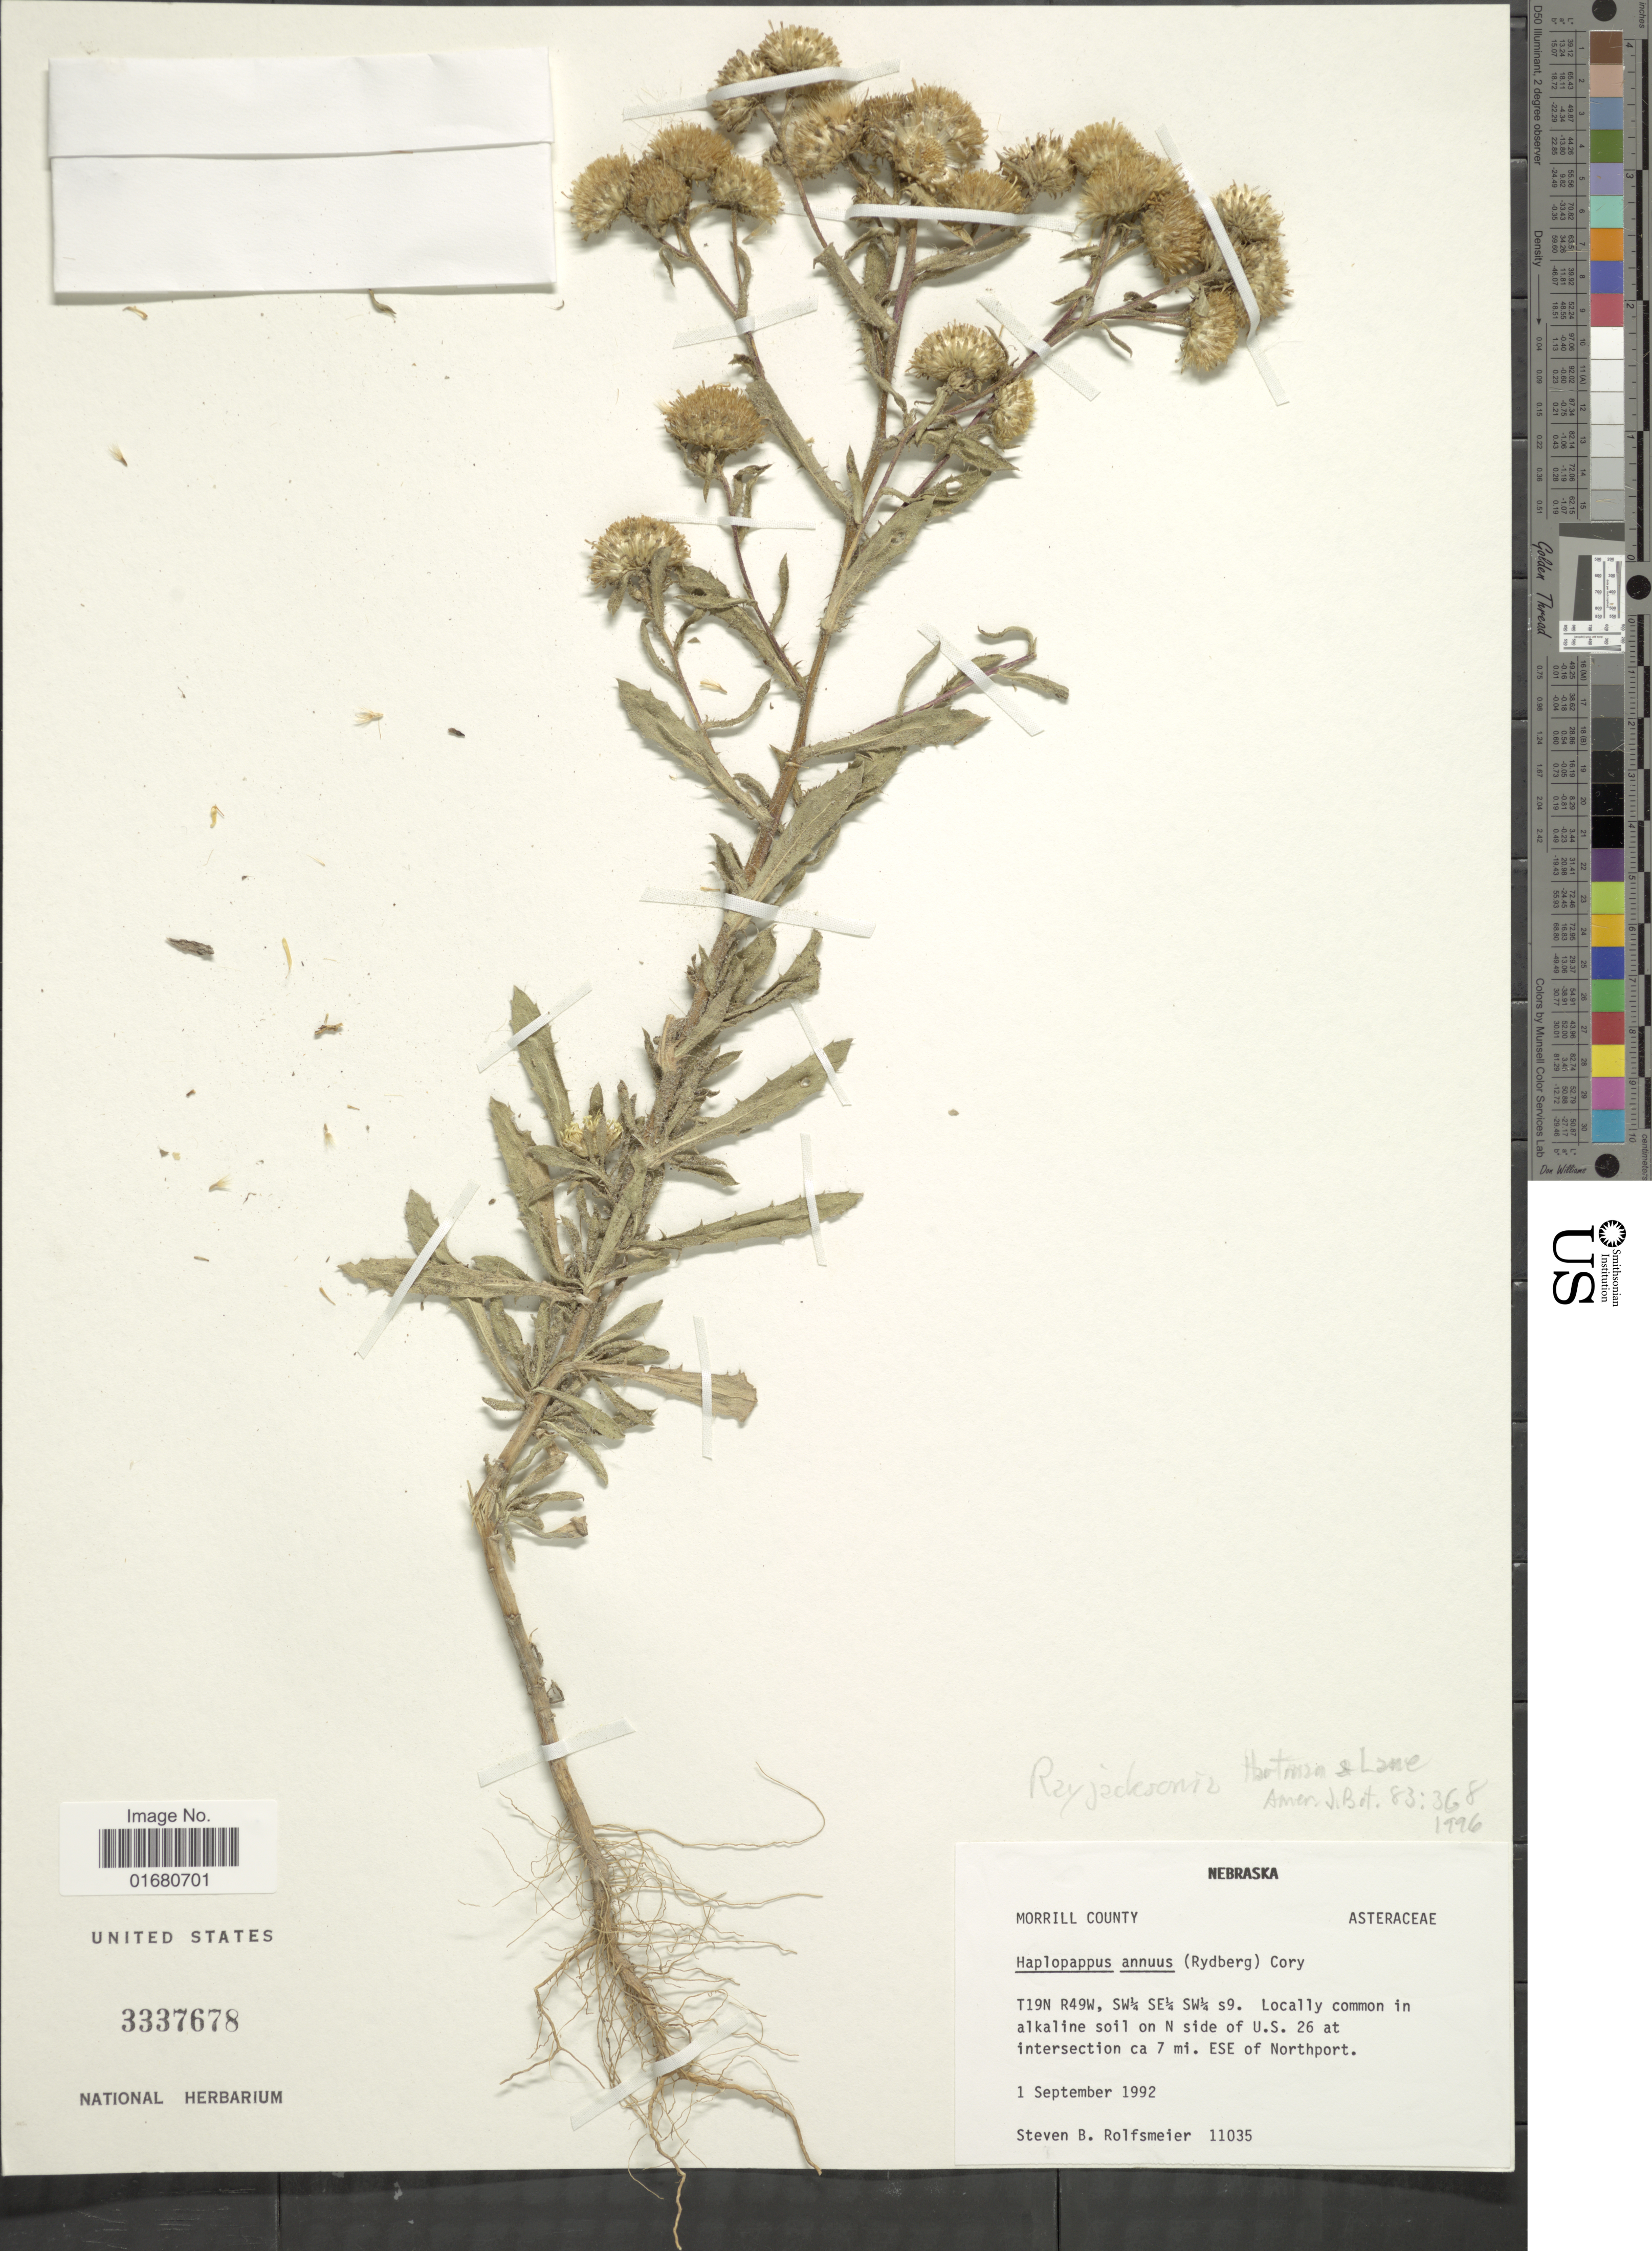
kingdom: Plantae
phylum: Tracheophyta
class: Magnoliopsida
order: Asterales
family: Asteraceae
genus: Rayjacksonia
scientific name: Rayjacksonia annua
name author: (Rydb.) R.L. Hartm. & M.A. Lane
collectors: S. Rolfsmeier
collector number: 11035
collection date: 1992-09-01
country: United States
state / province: Nebraska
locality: T19N R49W, SW¼ SE¼ SW¼ s9, Locally common in alkaline soil on N side of U.S. 26 at intersection ca 7 mi. ESE of Northport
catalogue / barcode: US 3337678